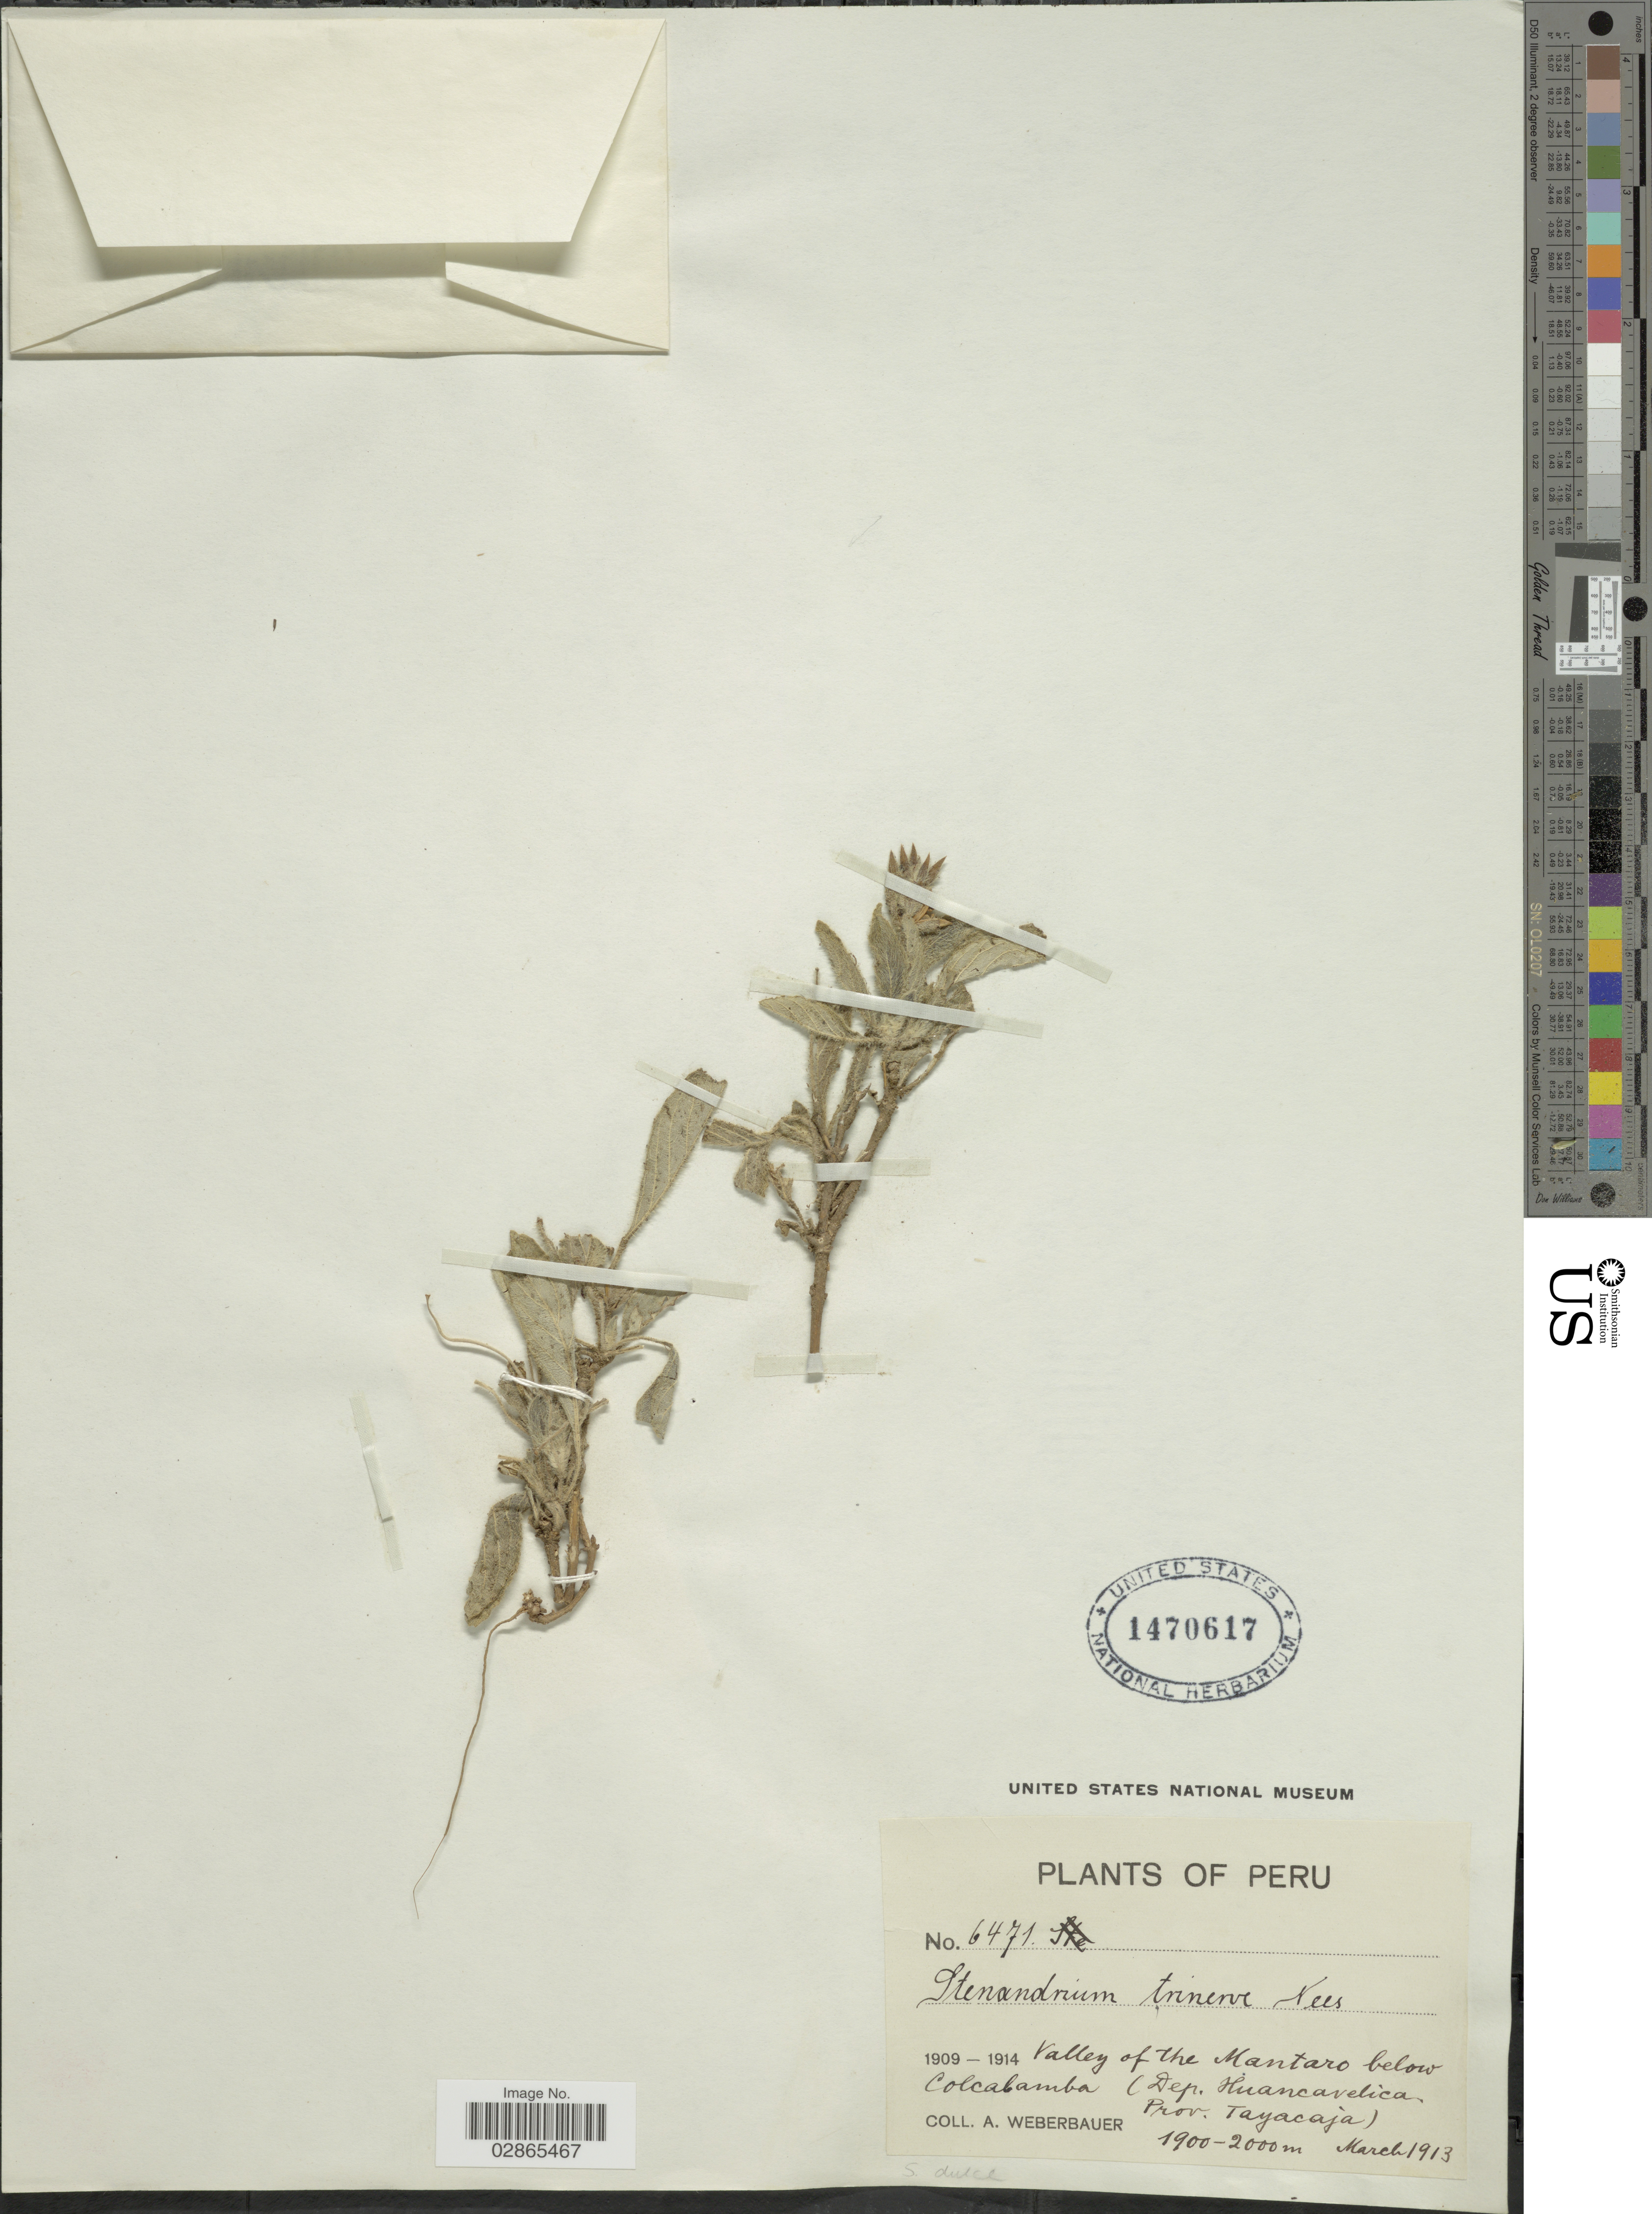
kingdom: Plantae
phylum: Tracheophyta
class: Magnoliopsida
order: Lamiales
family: Acanthaceae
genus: Stenandrium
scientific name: Stenandrium sp.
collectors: A. Weberbauer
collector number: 6471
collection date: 1913-03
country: Peru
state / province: Huancavelica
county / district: Tayacaja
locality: Valley of the Mantaro below Colcabamba (Dep. Huancavelica. Prov. Tayacaja).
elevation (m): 1900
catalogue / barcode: US 1470617